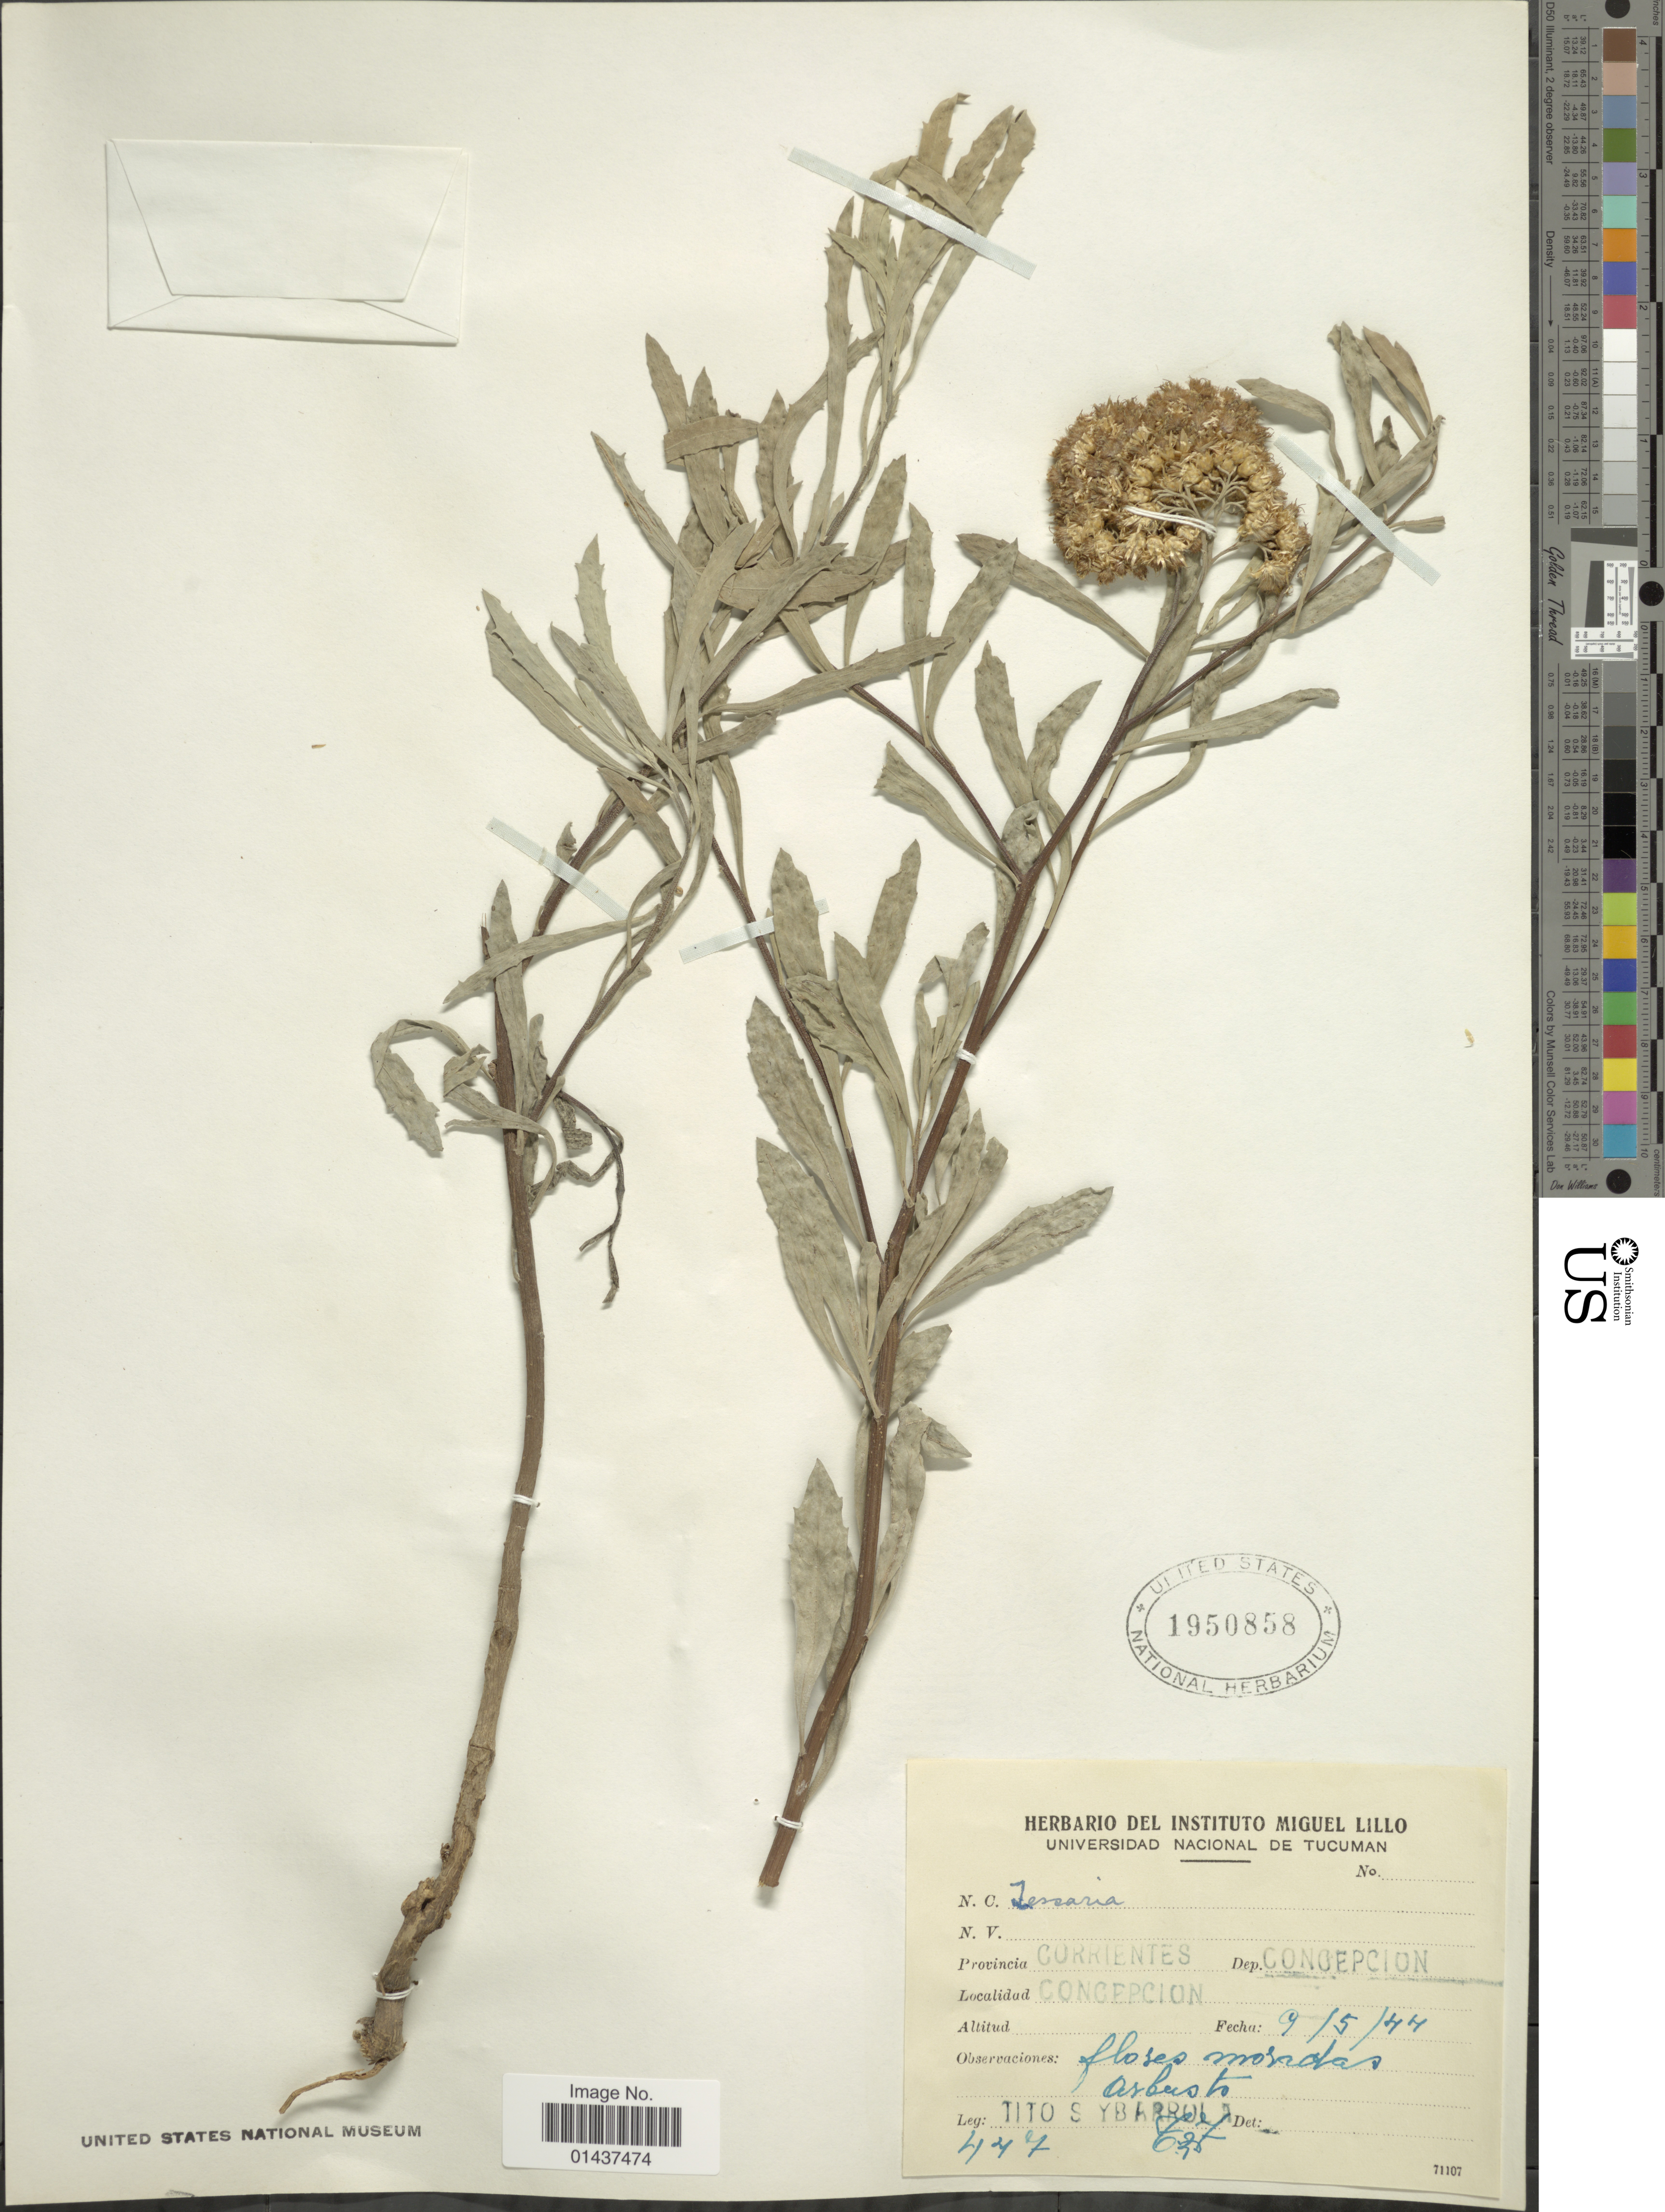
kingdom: Plantae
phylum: Tracheophyta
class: Magnoliopsida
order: Asterales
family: Asteraceae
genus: Tessaria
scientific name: Tessaria sp.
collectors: T. Ybarrola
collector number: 447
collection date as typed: Transcribed d/m/y: 9/5/44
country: Argentina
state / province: Corrientes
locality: Dep. Concepcion, Concepcion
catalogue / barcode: US 1950858